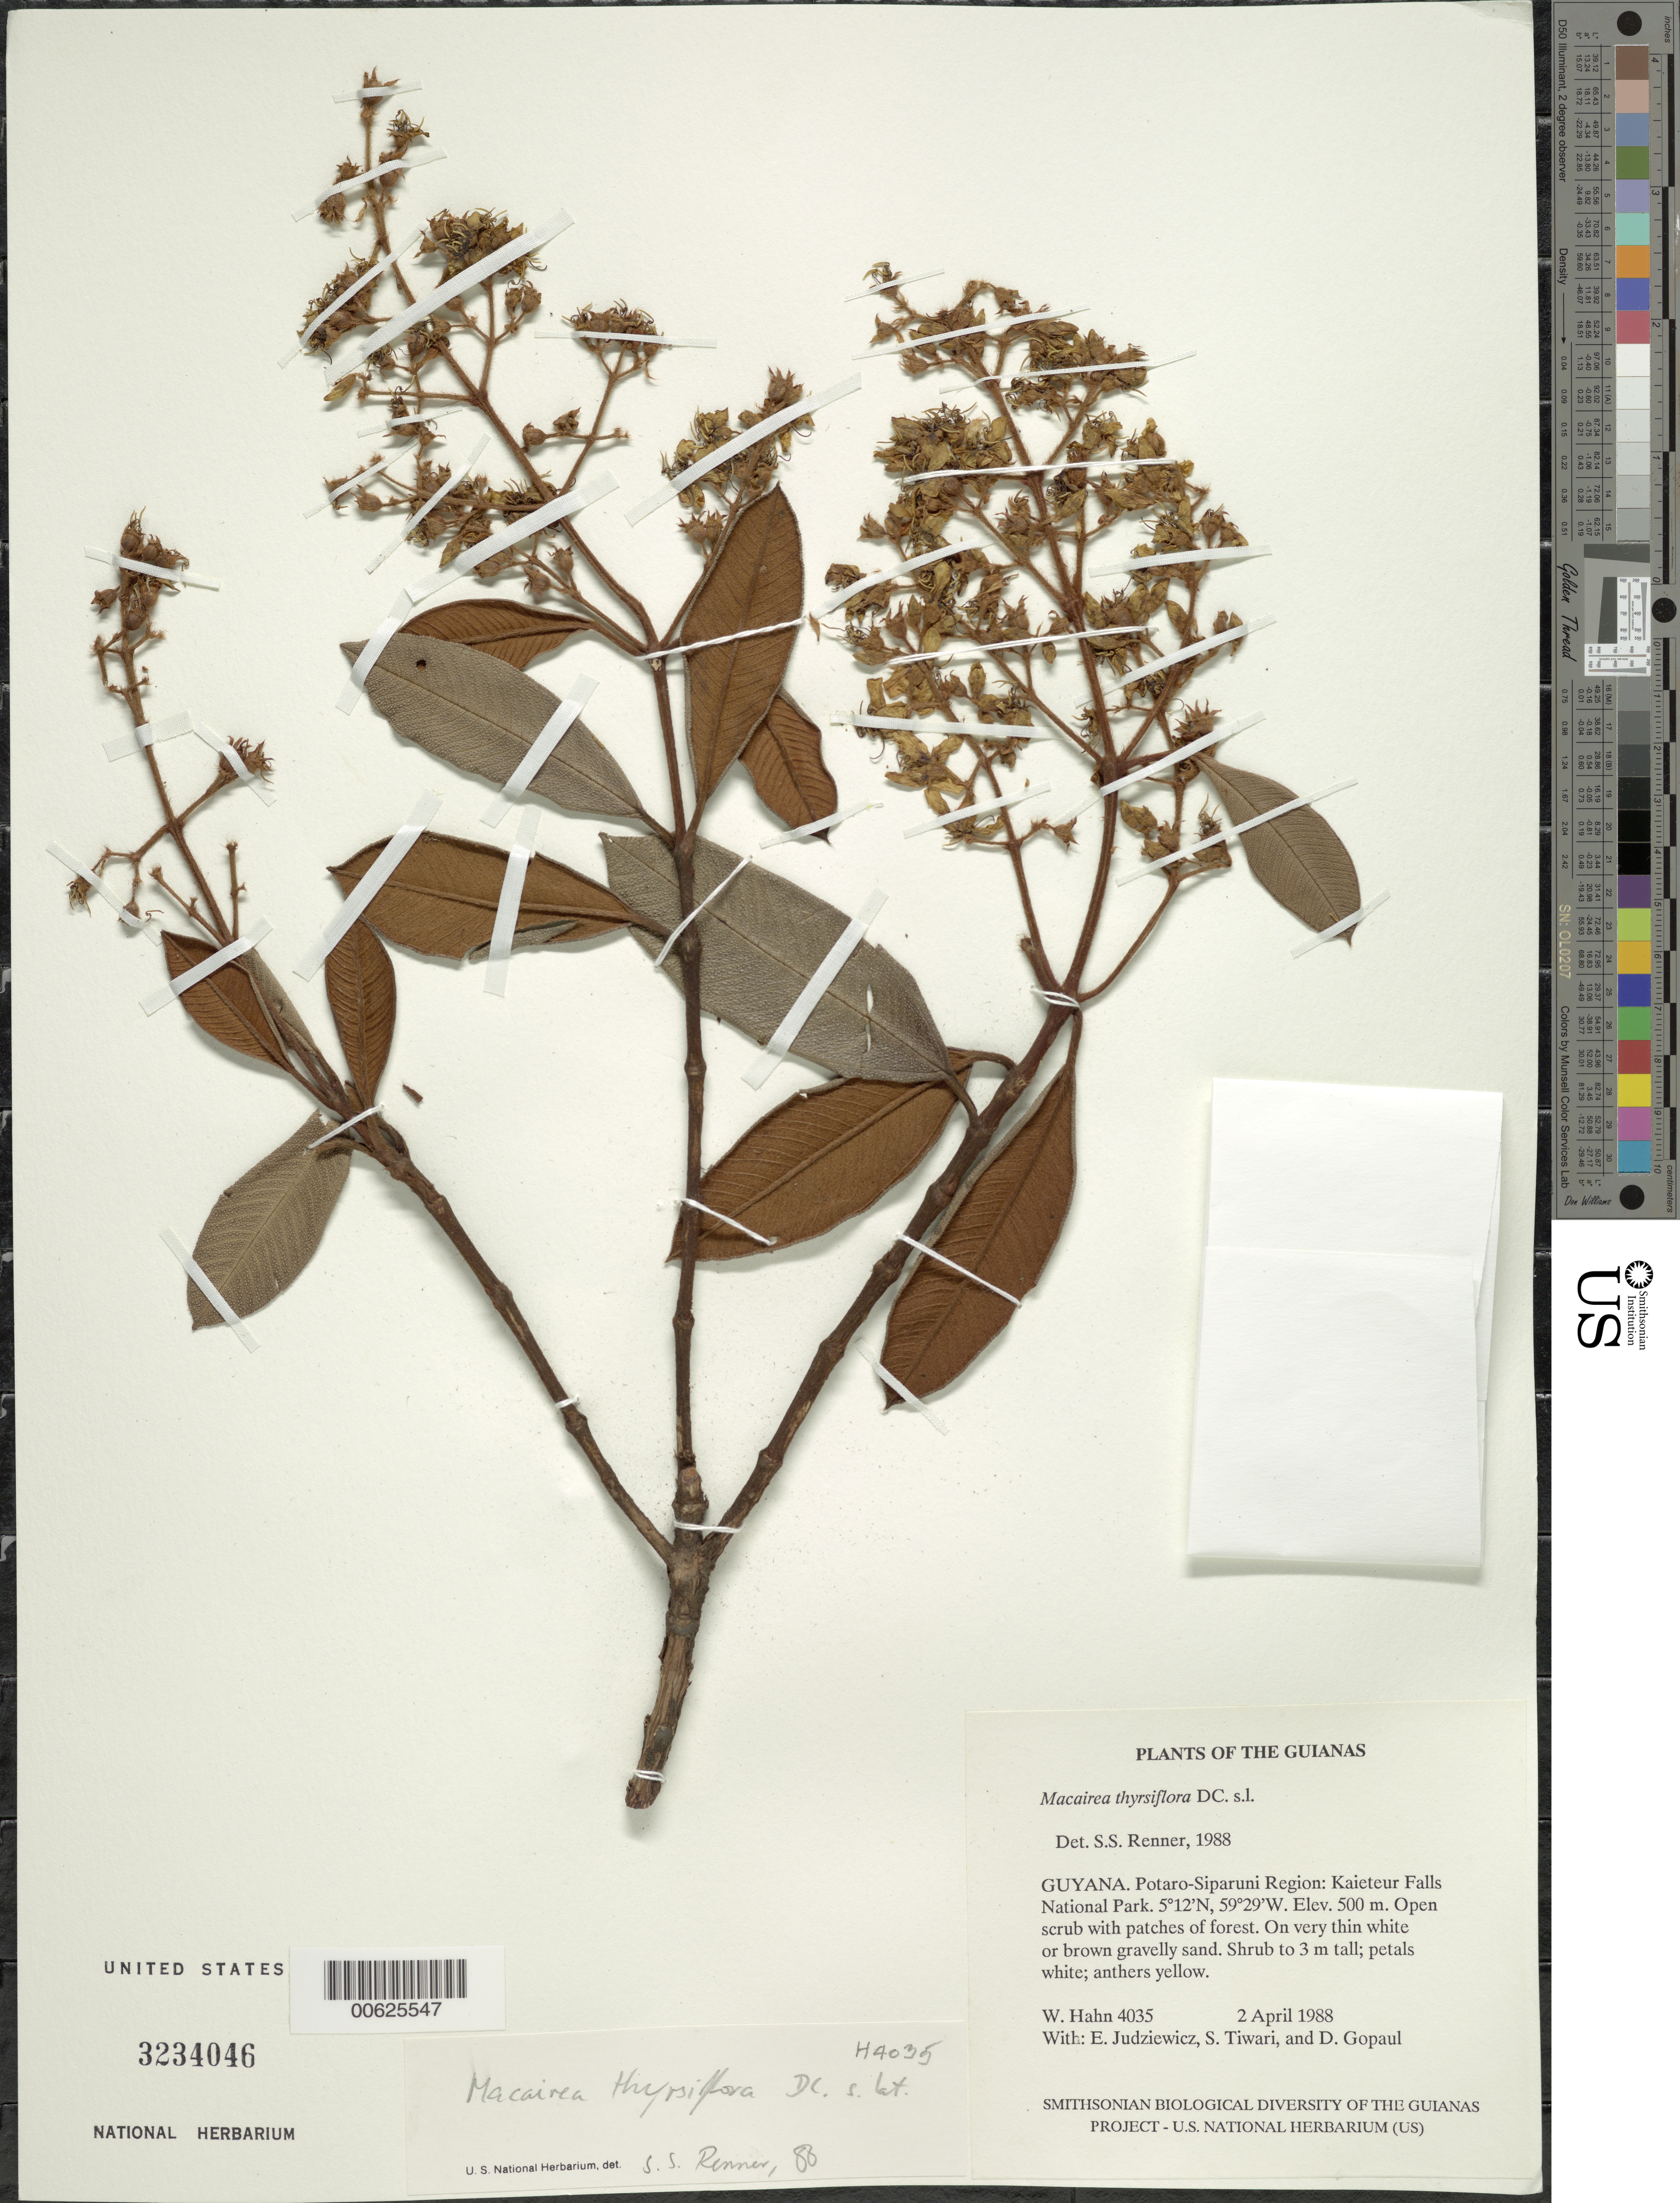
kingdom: Plantae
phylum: Tracheophyta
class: Magnoliopsida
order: Myrtales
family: Melastomataceae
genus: Macairea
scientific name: Macairea aspera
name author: N.E. Br.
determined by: Nunes da Silva, Diego, (RB), Jardim Botanico do Rio de Janeiro - Herbario (BRAZIL)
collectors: W. Hahn, E. J. Judziewicz, S. Tiwari & D. Gopaul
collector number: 4035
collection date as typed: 2 April 1988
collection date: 1988-04-02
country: Guyana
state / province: Potaro-Siparuni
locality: Kaieteur Falls National Park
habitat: Open scrub with patches of forest. On very thin white or brown gravelly sand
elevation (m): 500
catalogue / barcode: US 3234046